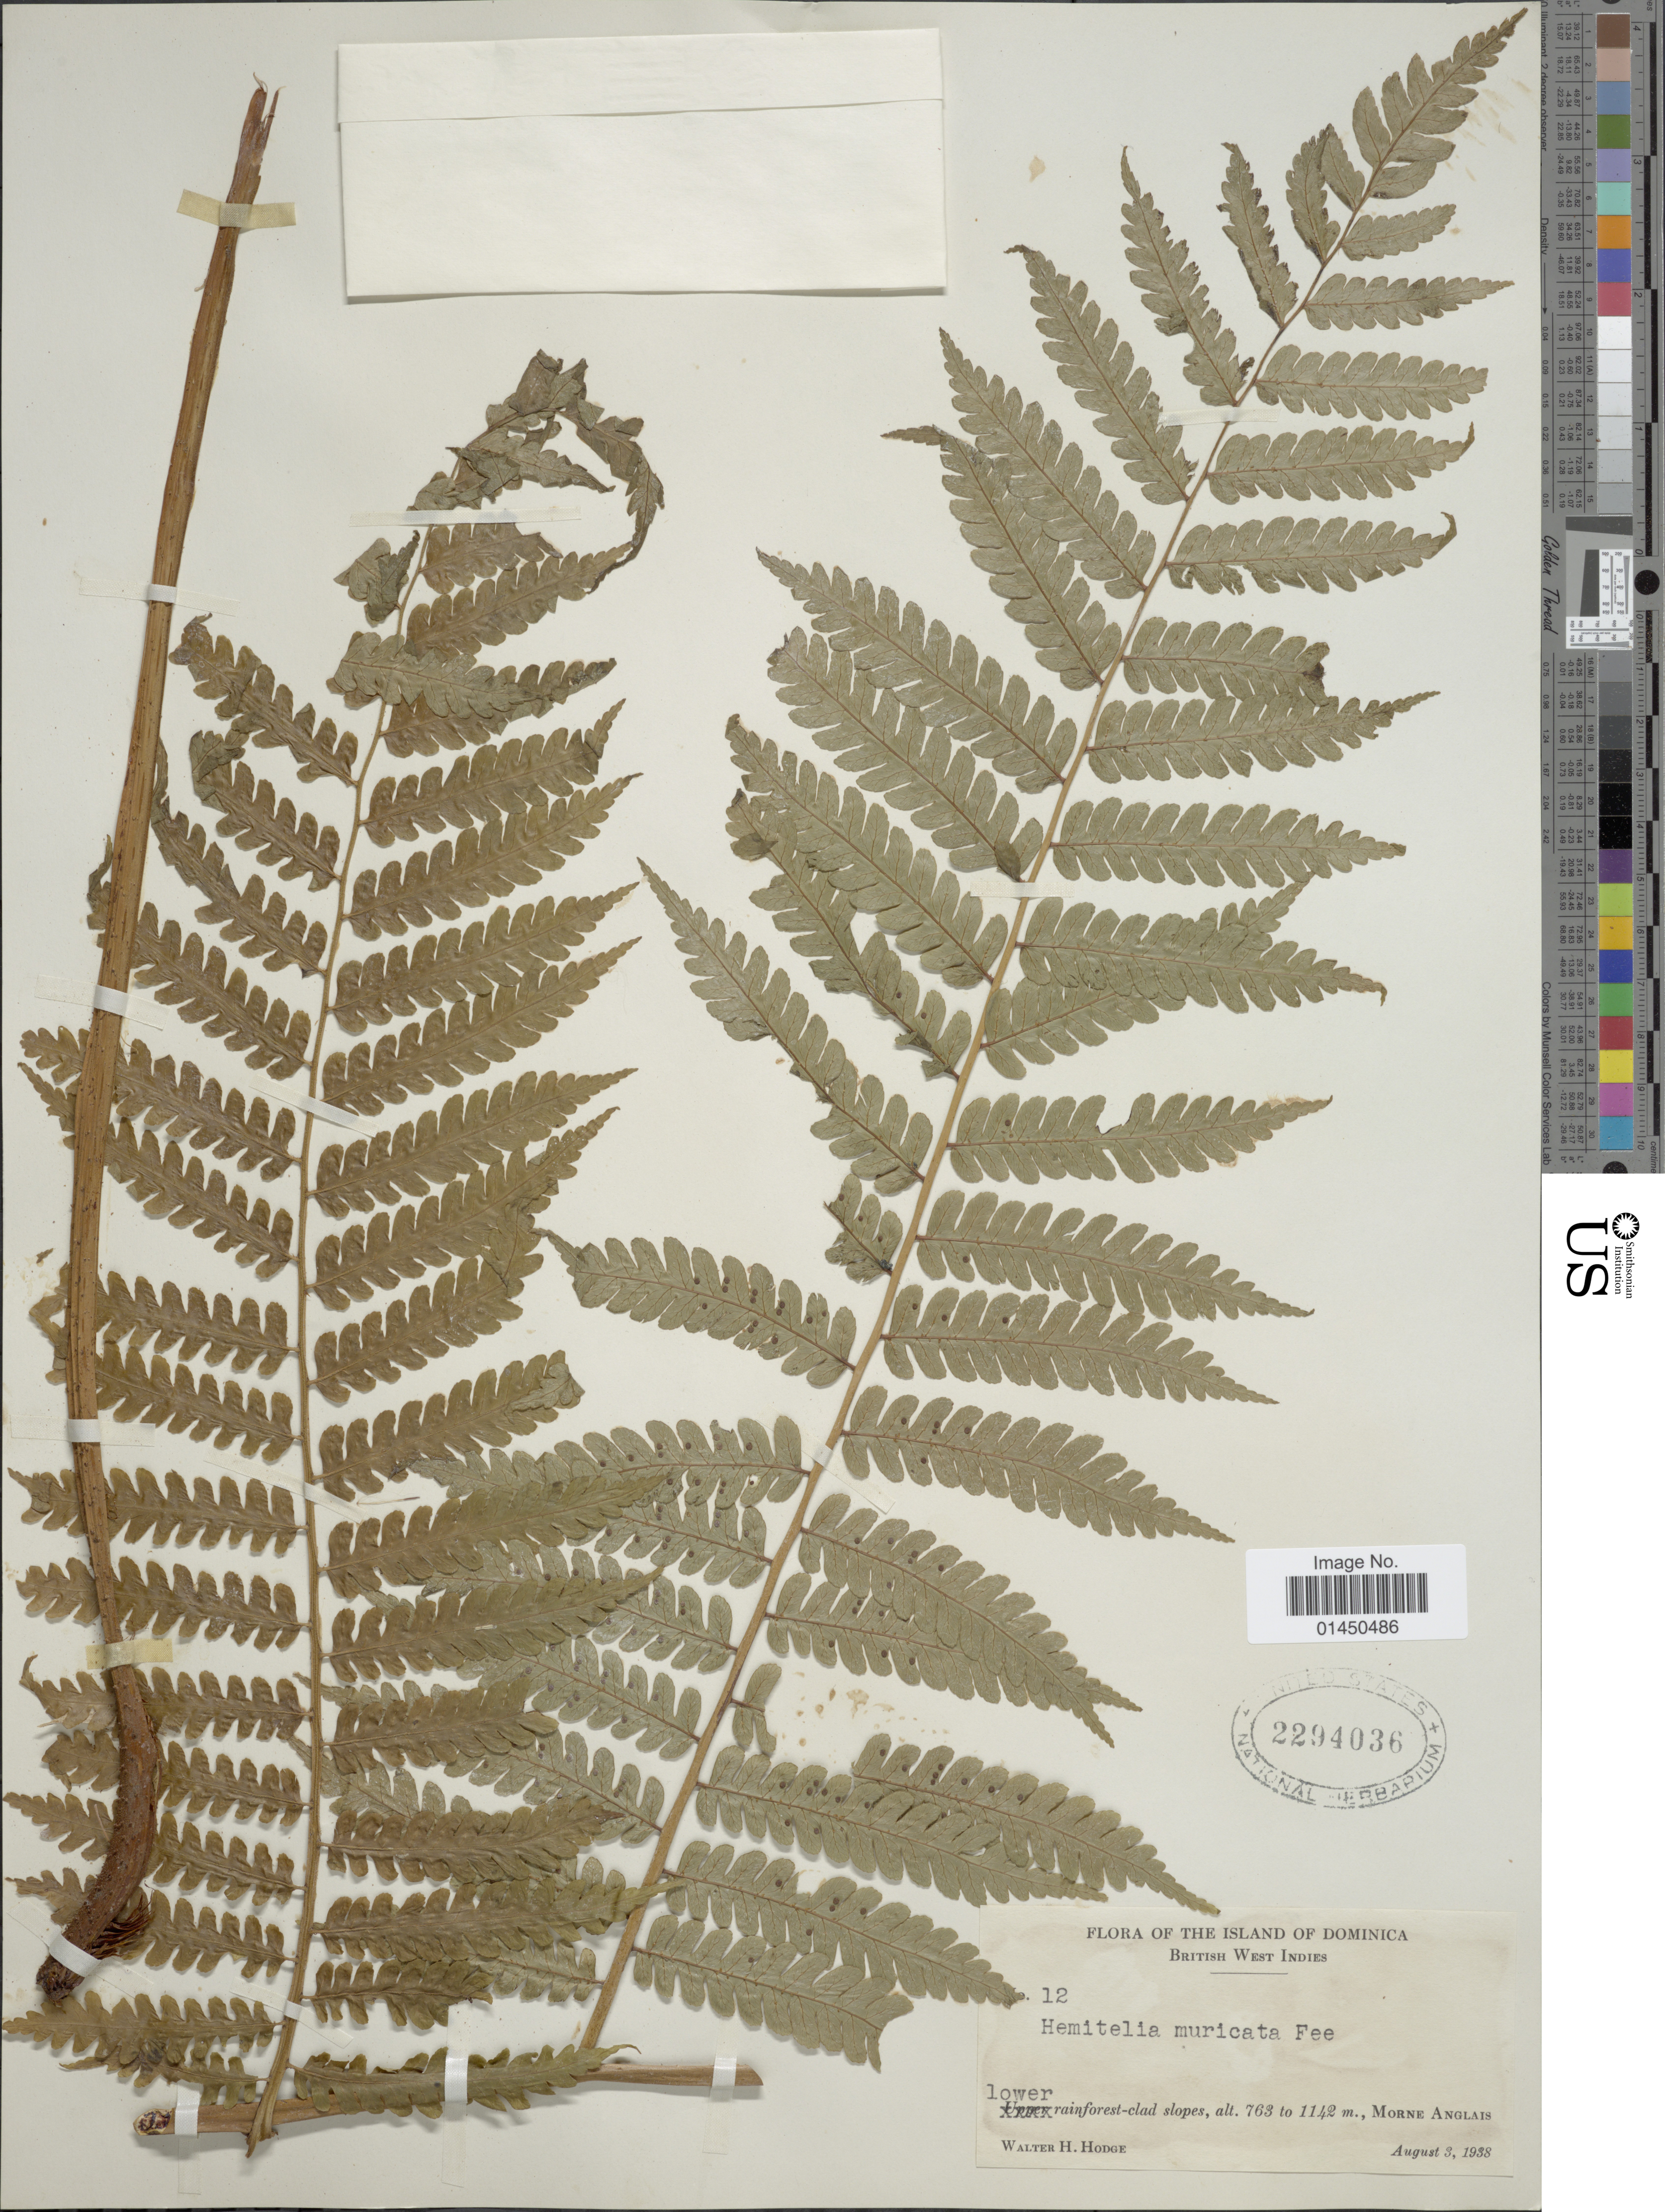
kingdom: Plantae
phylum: Tracheophyta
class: Polypodiopsida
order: Cyatheales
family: Cyatheaceae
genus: Cyathea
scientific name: Cyathea muricata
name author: (Willd.) Fée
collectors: W. Hodge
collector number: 12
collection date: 1938-08-03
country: Dominica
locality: Lower-rainforest-clad slopes, Morne Anglais.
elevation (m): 763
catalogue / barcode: US 2294036